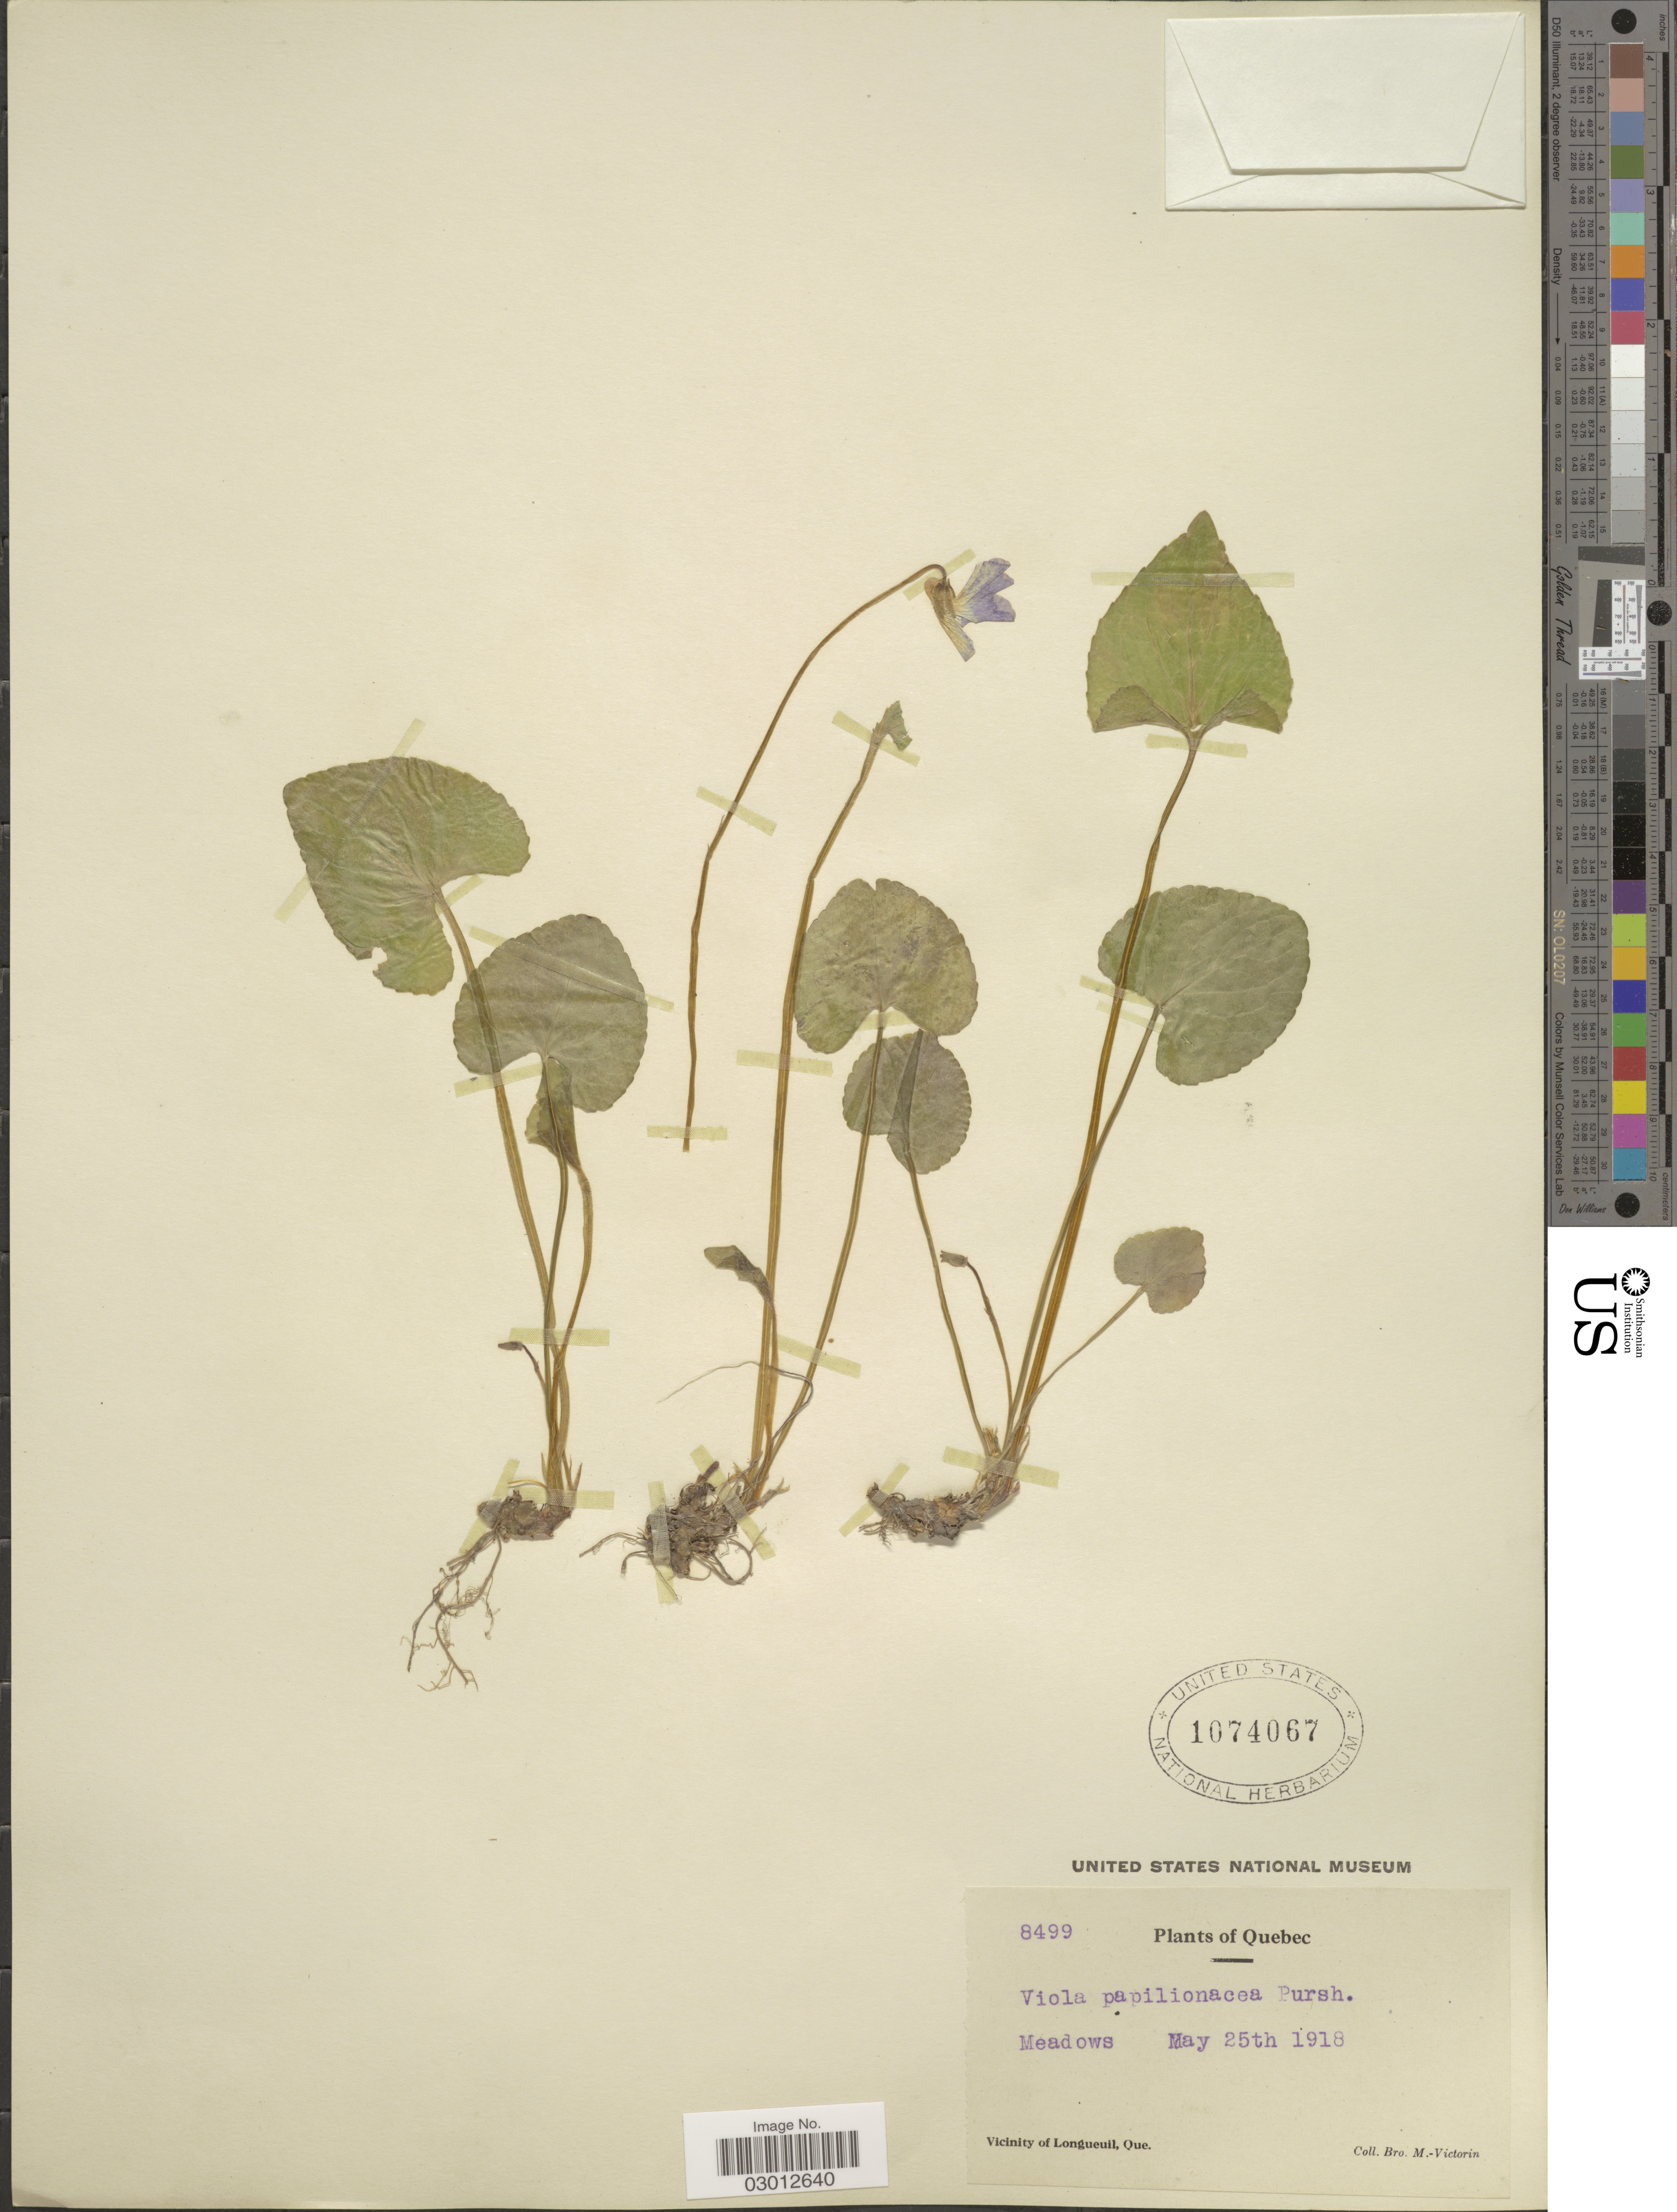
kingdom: Plantae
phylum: Tracheophyta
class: Magnoliopsida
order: Malpighiales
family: Violaceae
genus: Viola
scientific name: Viola papilionacea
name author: Pursh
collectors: Fr. Marie-Victorin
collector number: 8499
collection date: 1918-05-25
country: Canada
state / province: Quebec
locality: Vicinity of Longueuil.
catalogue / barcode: US 1074067